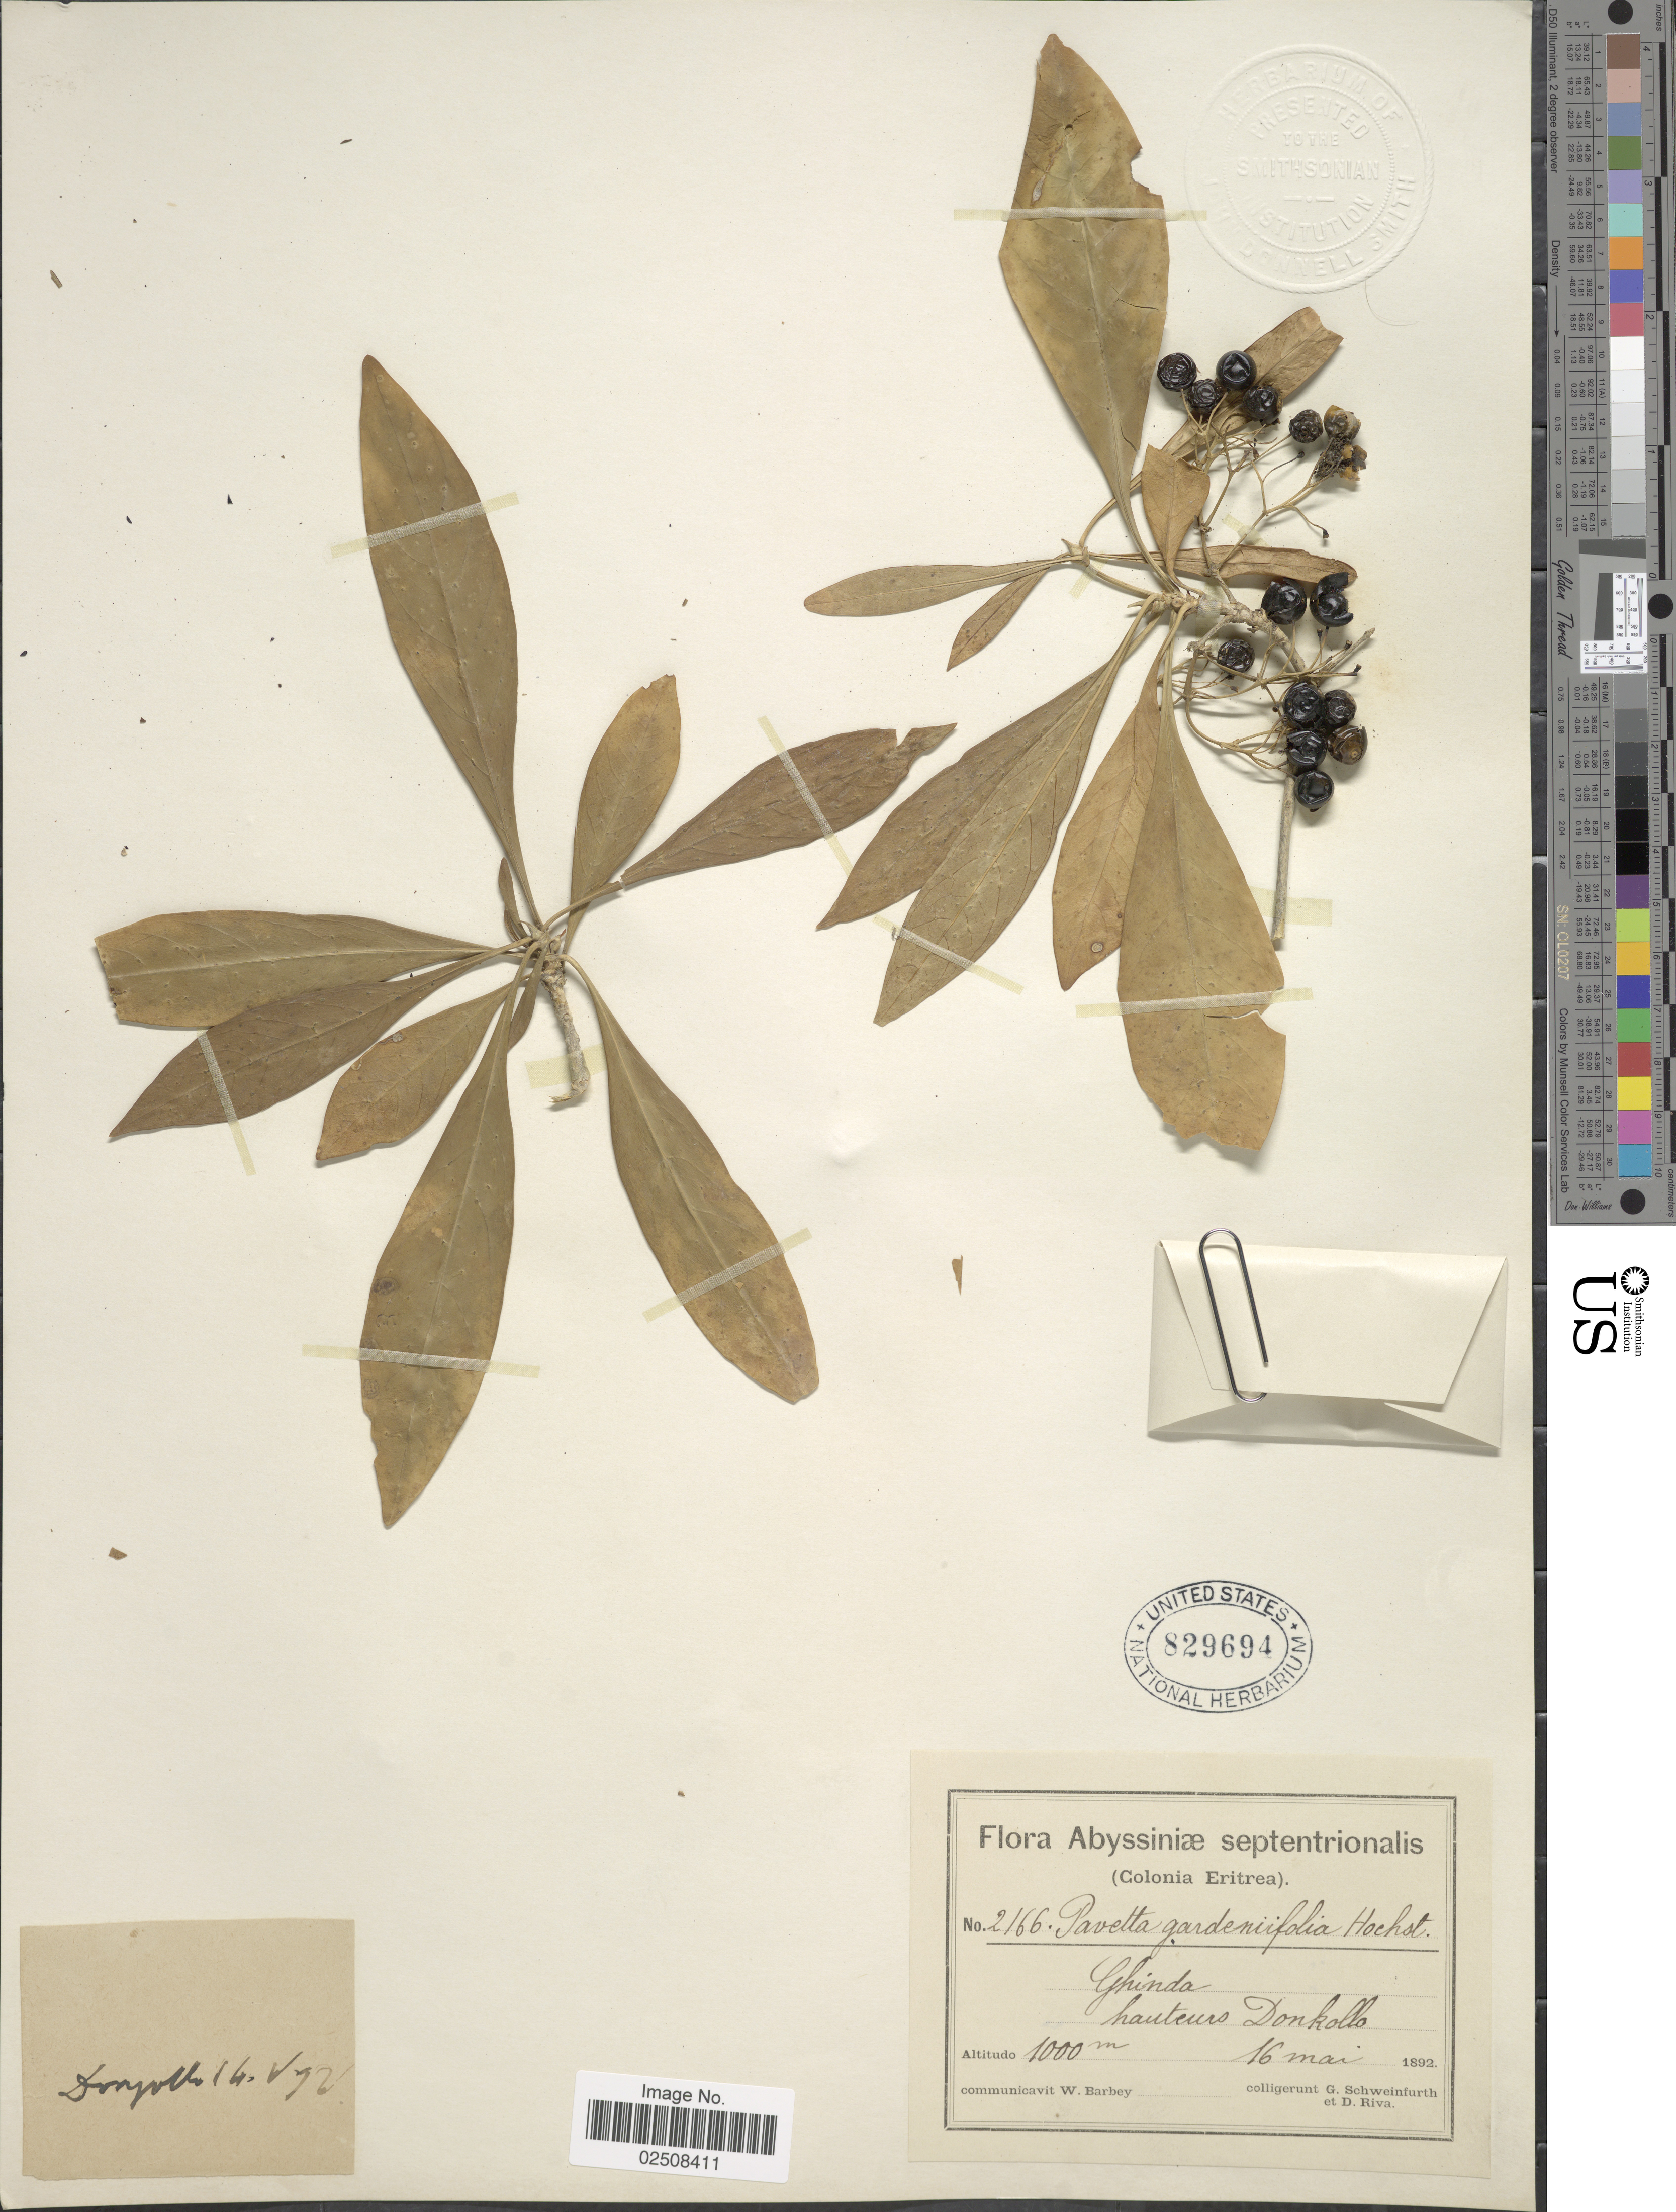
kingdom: Plantae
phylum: Tracheophyta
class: Magnoliopsida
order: Gentianales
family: Rubiaceae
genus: Pavetta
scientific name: Pavetta gardeniifolia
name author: Hochst. ex A. Rich.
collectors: G. A. Schweinfurth (herbarium) & D. Riva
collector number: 2166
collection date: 1892-05-16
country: Eritrea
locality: Abyssiniæ septentrionalis. (Colonia Eritrea). Ghinda hauteurs Donkollo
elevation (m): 1000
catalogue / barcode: US 829694